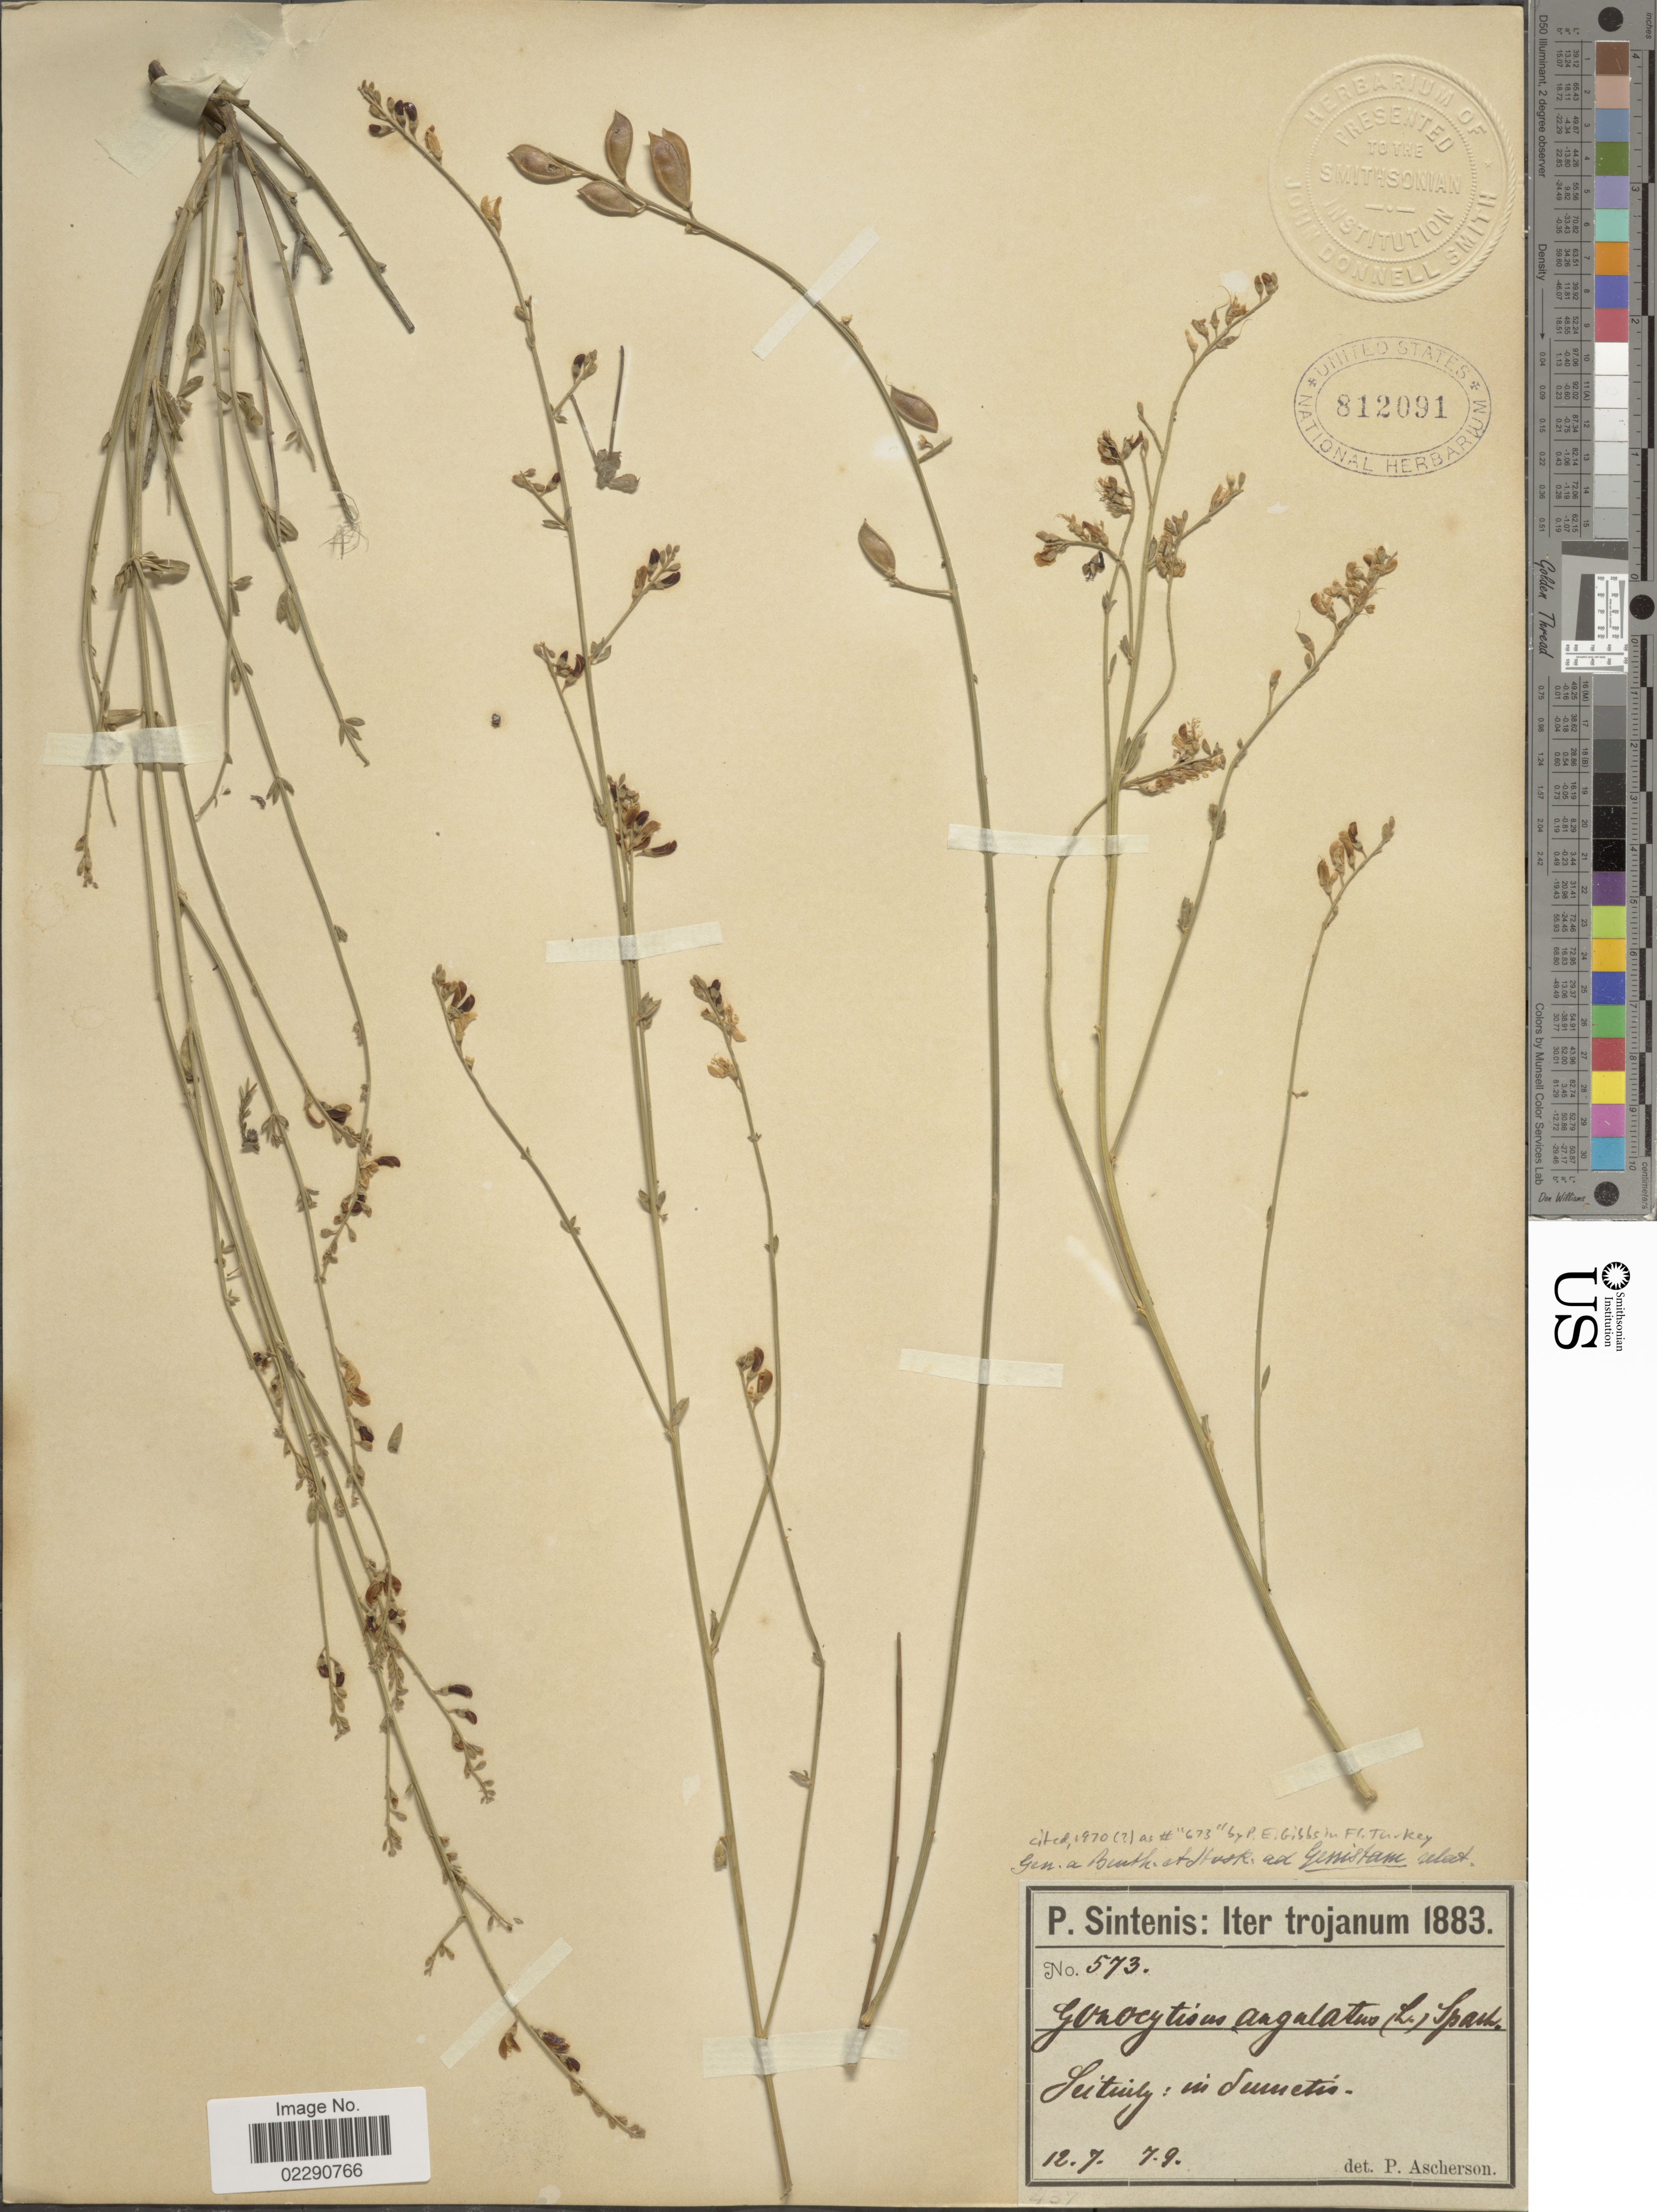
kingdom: Plantae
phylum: Tracheophyta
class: Magnoliopsida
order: Fabales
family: Fabaceae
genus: Gonocytisus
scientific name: Gonocytisus angulatus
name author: (L.) Spach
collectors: P. Sintenis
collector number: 573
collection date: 1883-07-12/1883-09-07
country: Turkey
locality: Trojanum, Seituily [interpreted]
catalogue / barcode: US 812091